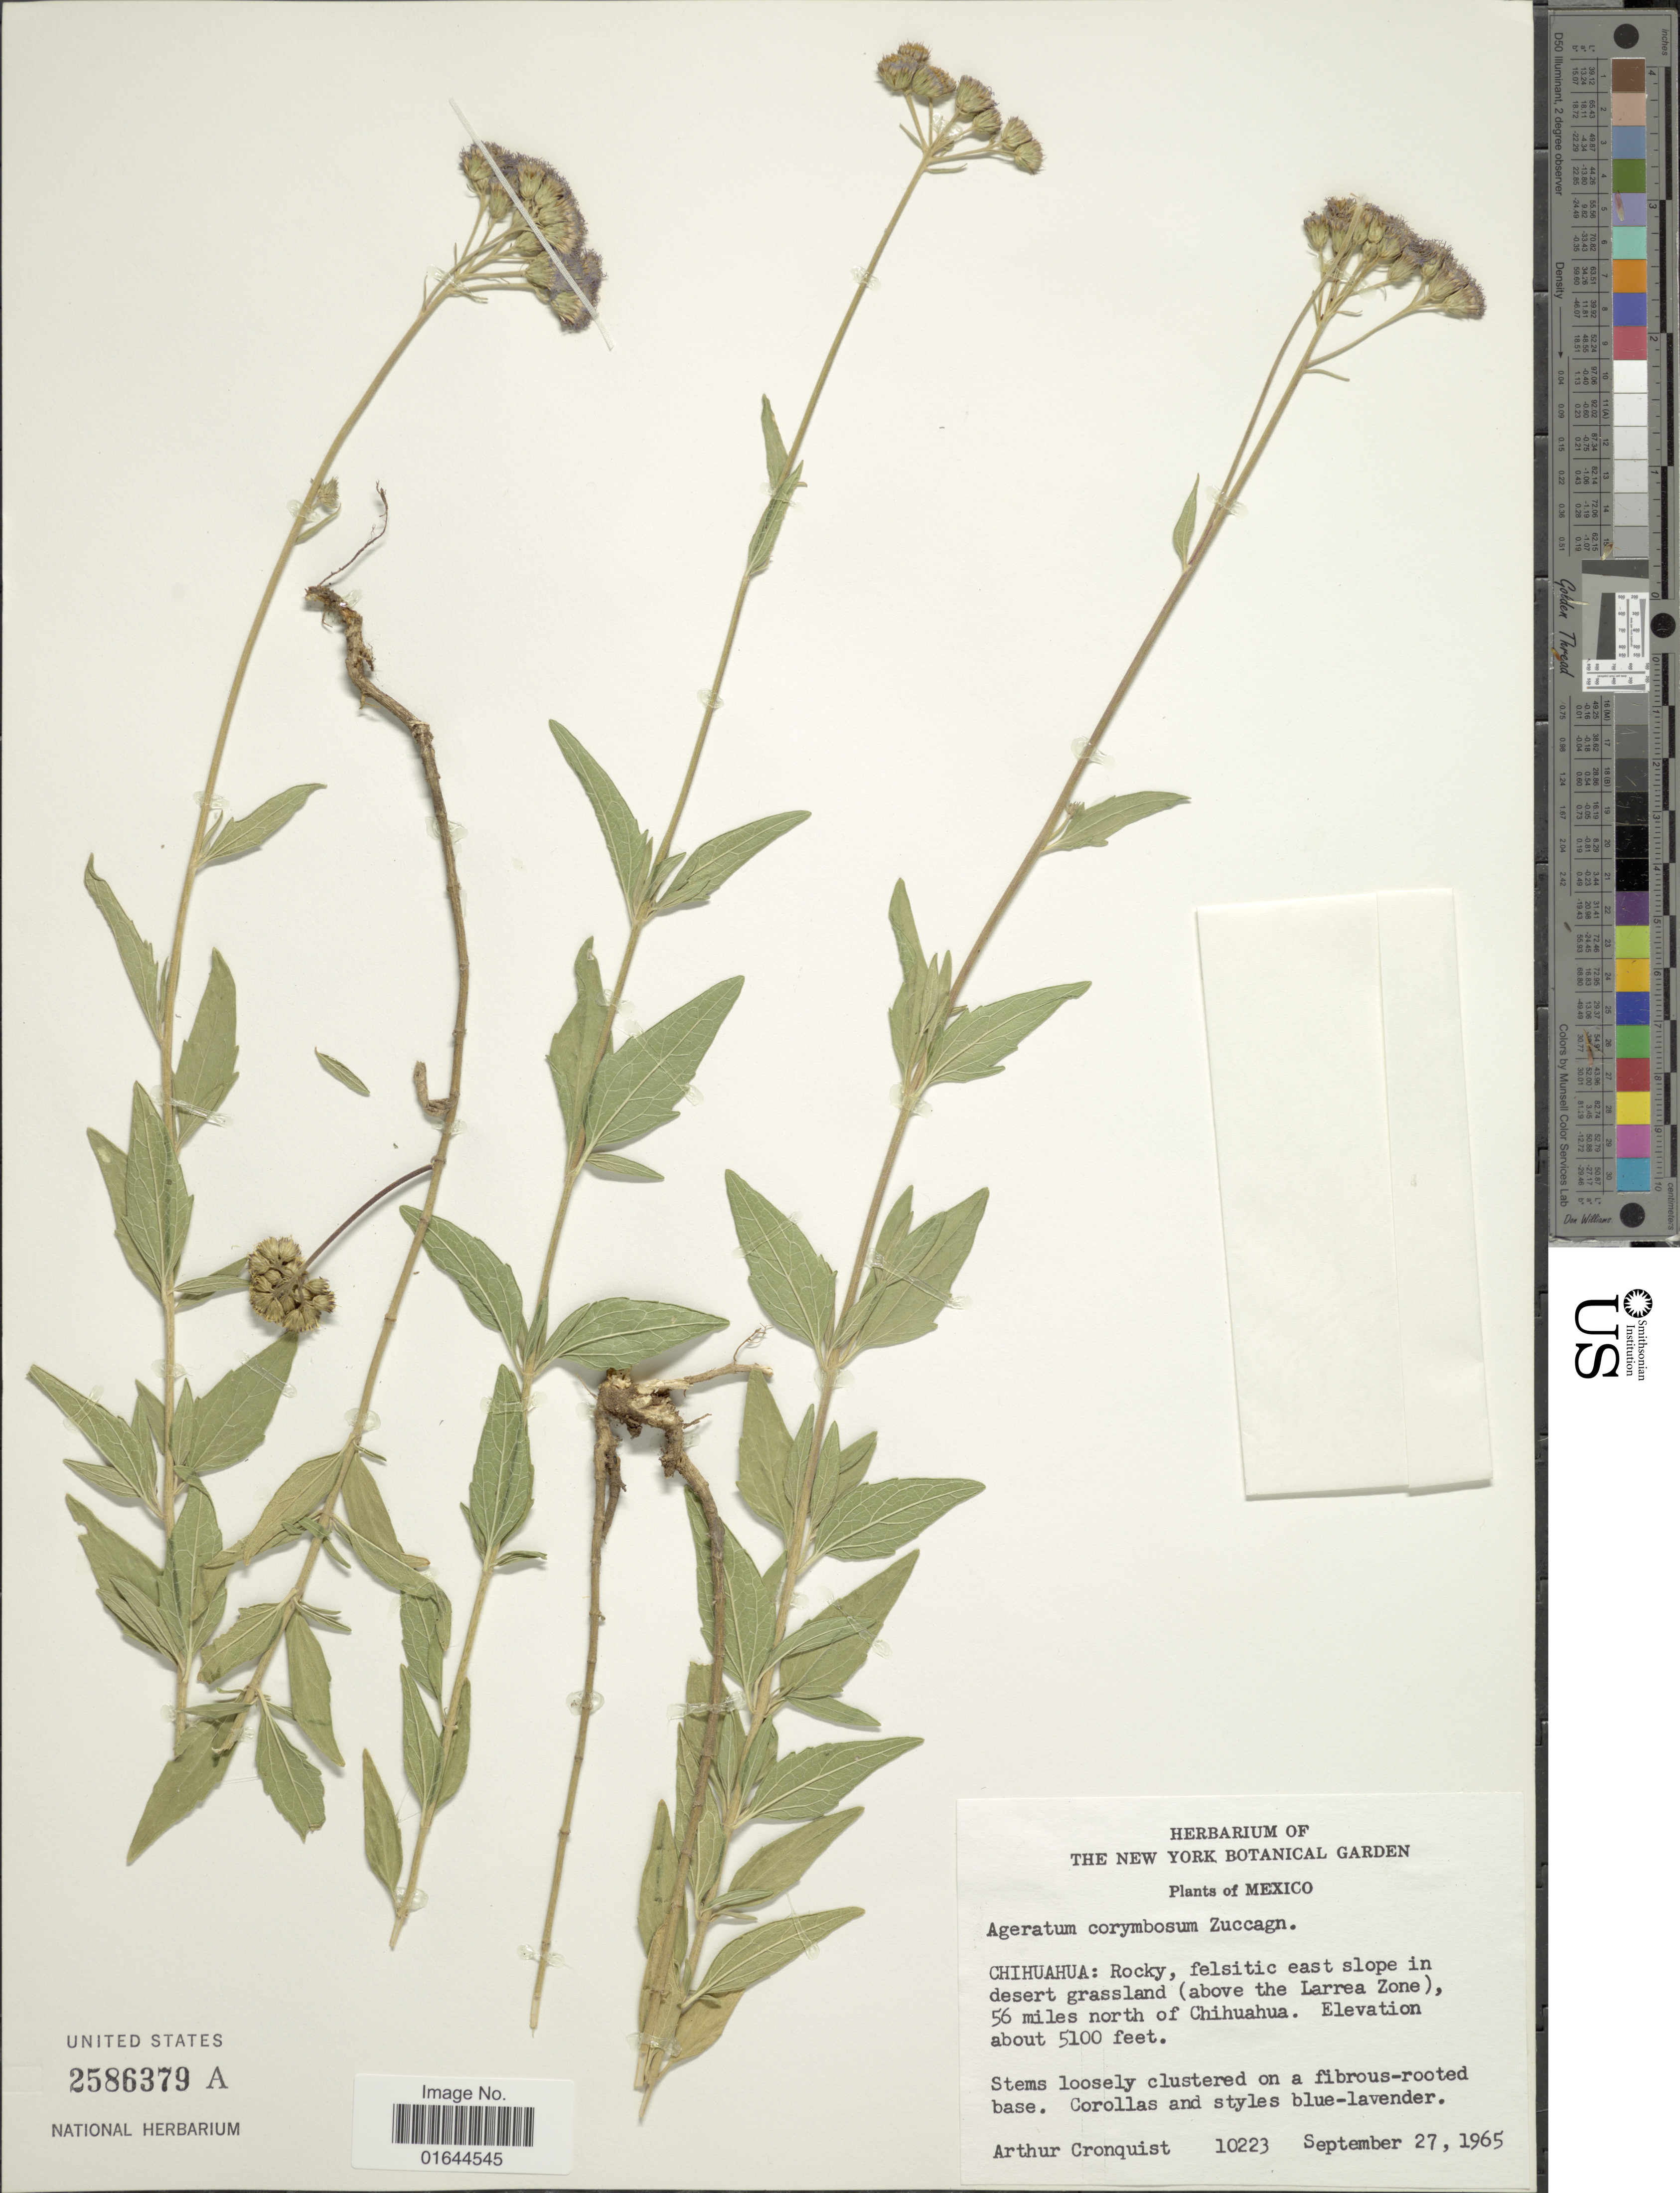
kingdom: Plantae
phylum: Tracheophyta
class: Magnoliopsida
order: Asterales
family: Asteraceae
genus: Ageratum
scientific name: Ageratum corymbosum f. jaliscense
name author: (B.L. Rob.) M.F. Johnson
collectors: A. J. Cronquist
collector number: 10223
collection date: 1965-09-27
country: Mexico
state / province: Chihuahua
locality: Chihuahua: Rocky, Felsitic east slope in desert grassland (above the Larrea Zone), 56 miles north of Chihuahua.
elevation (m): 1554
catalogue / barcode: US 2586379A